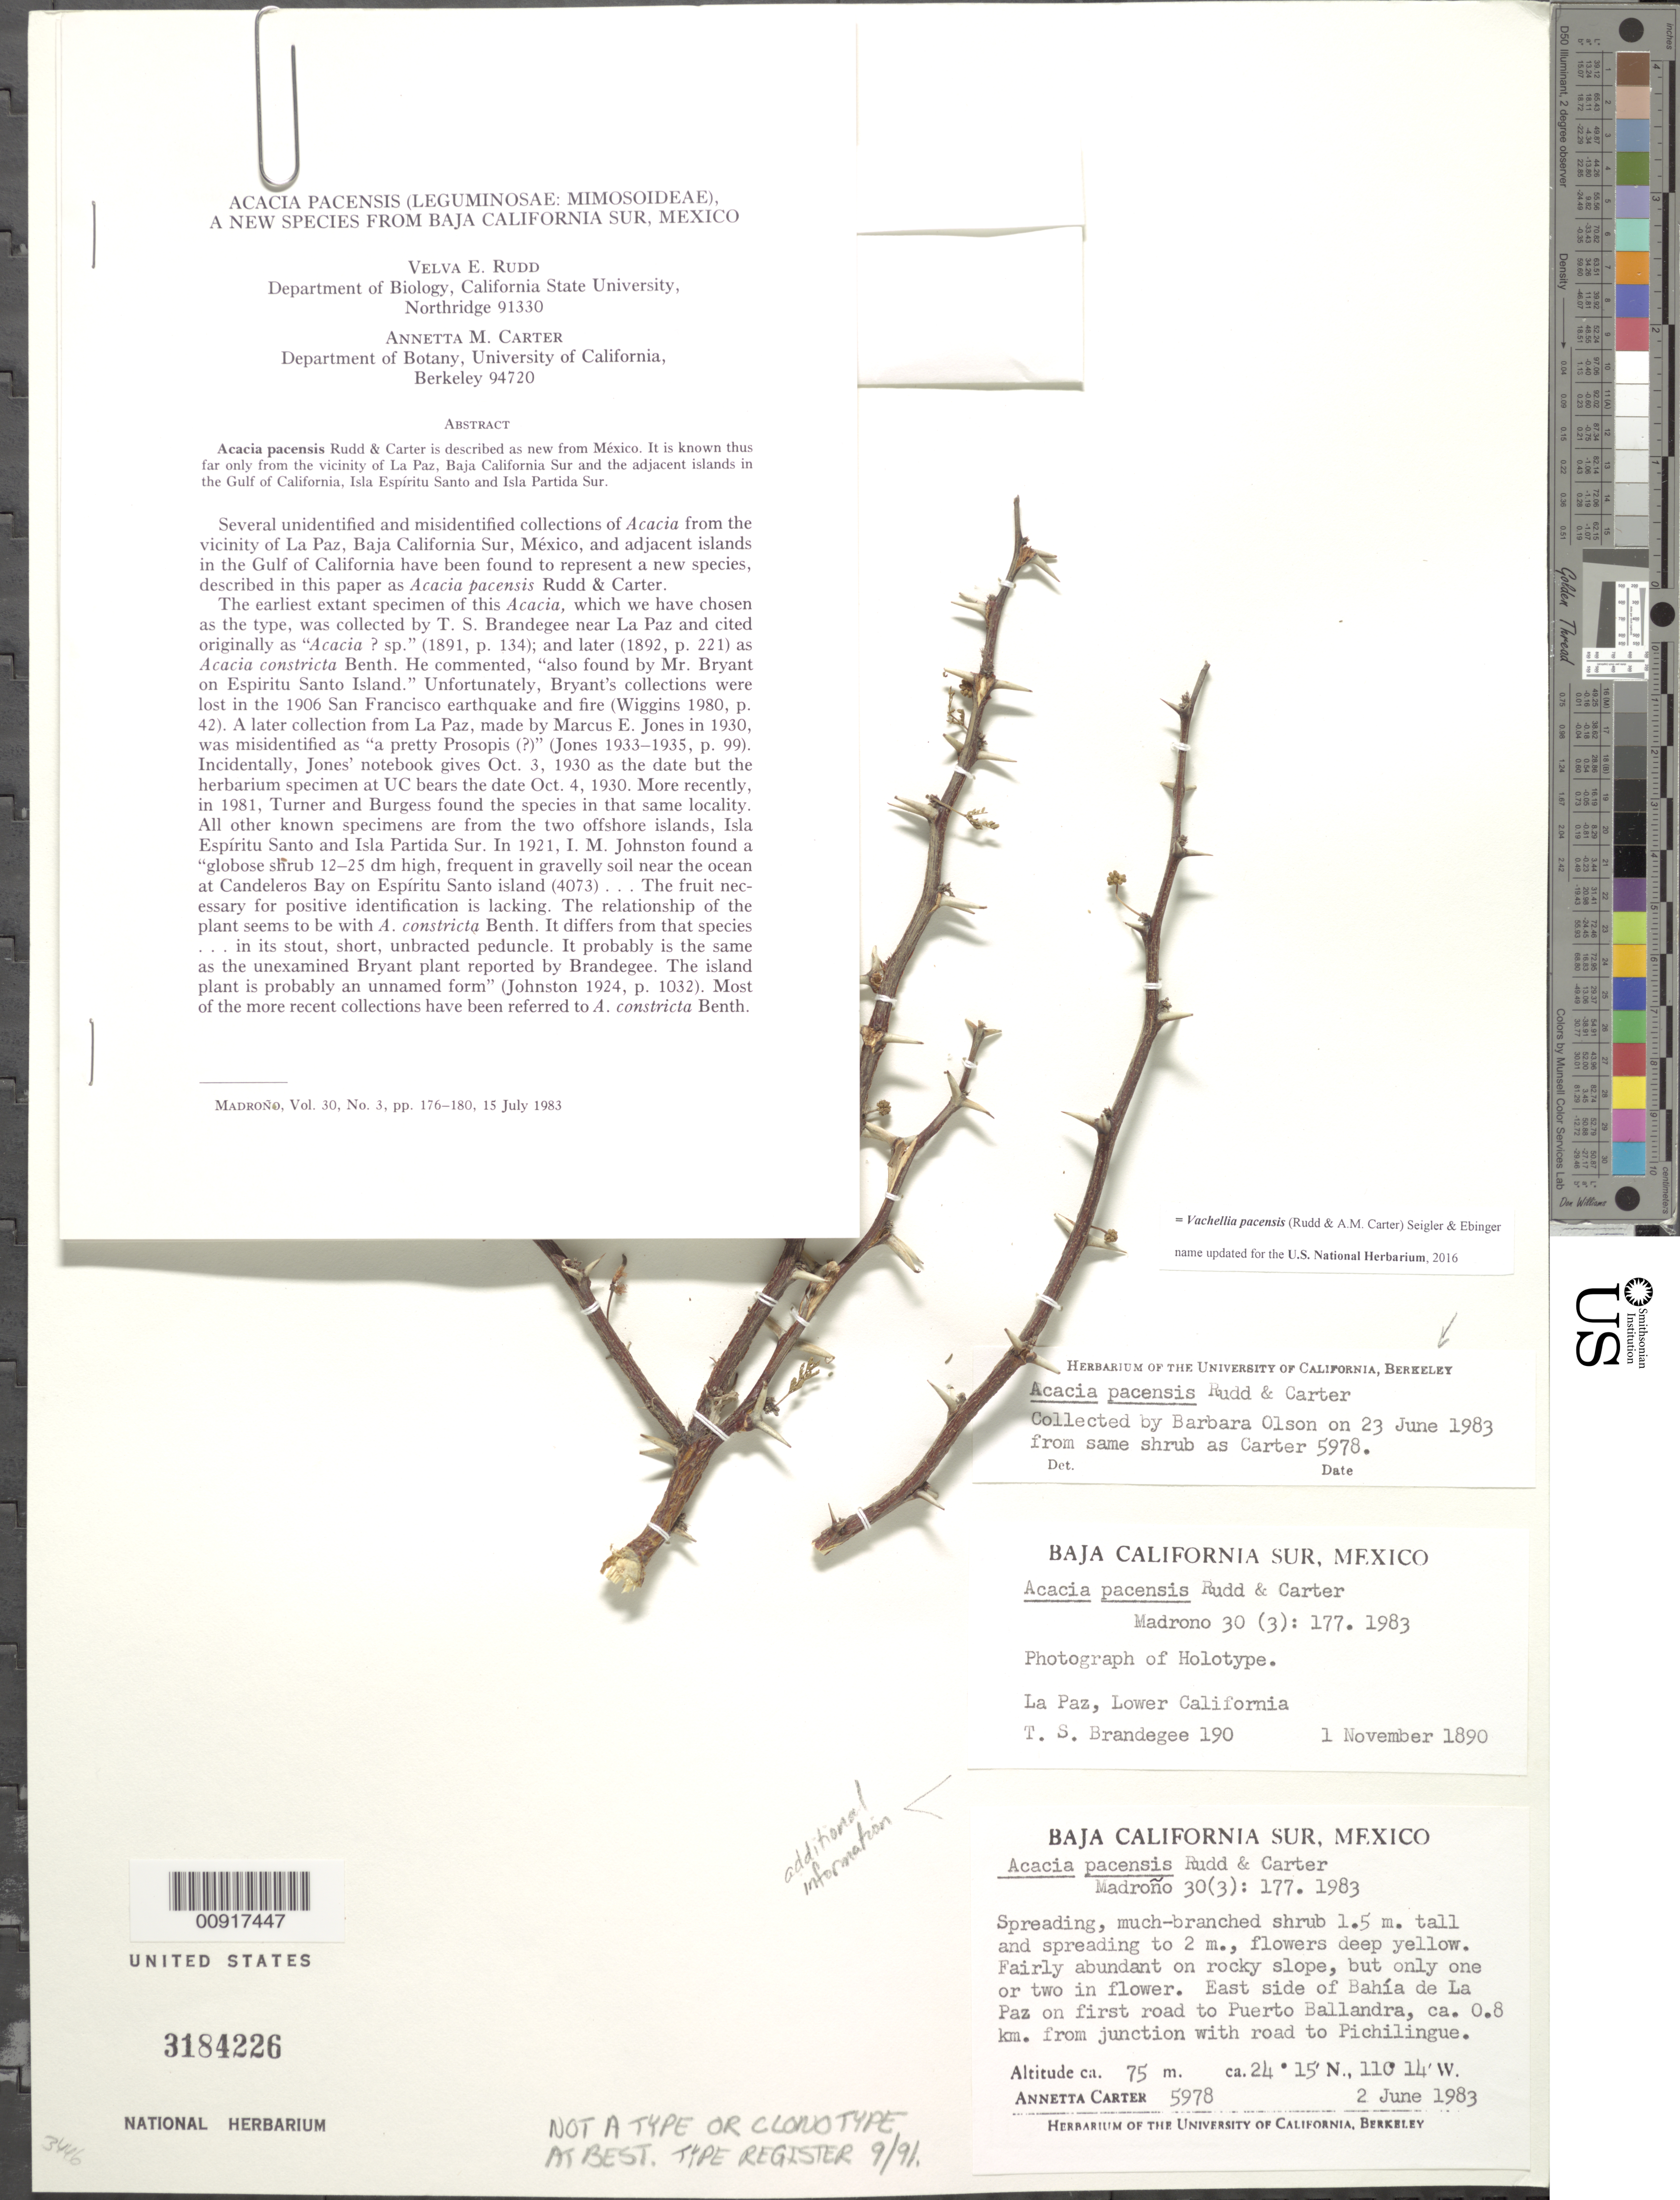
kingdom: Plantae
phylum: Tracheophyta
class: Magnoliopsida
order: Fabales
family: Fabaceae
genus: Vachellia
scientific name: Vachellia pacensis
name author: (Rudd & A.M. Carter) Seigler & Ebinger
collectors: B. Olson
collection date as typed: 23 Jun 1983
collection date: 1983-06-23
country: Mexico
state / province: Baja California Sur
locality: East side of Bahía de La Paz on first road to Puerto Ballandra, ca. 0.8 km. from junction with road to Pichilingue.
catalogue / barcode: US 3184226